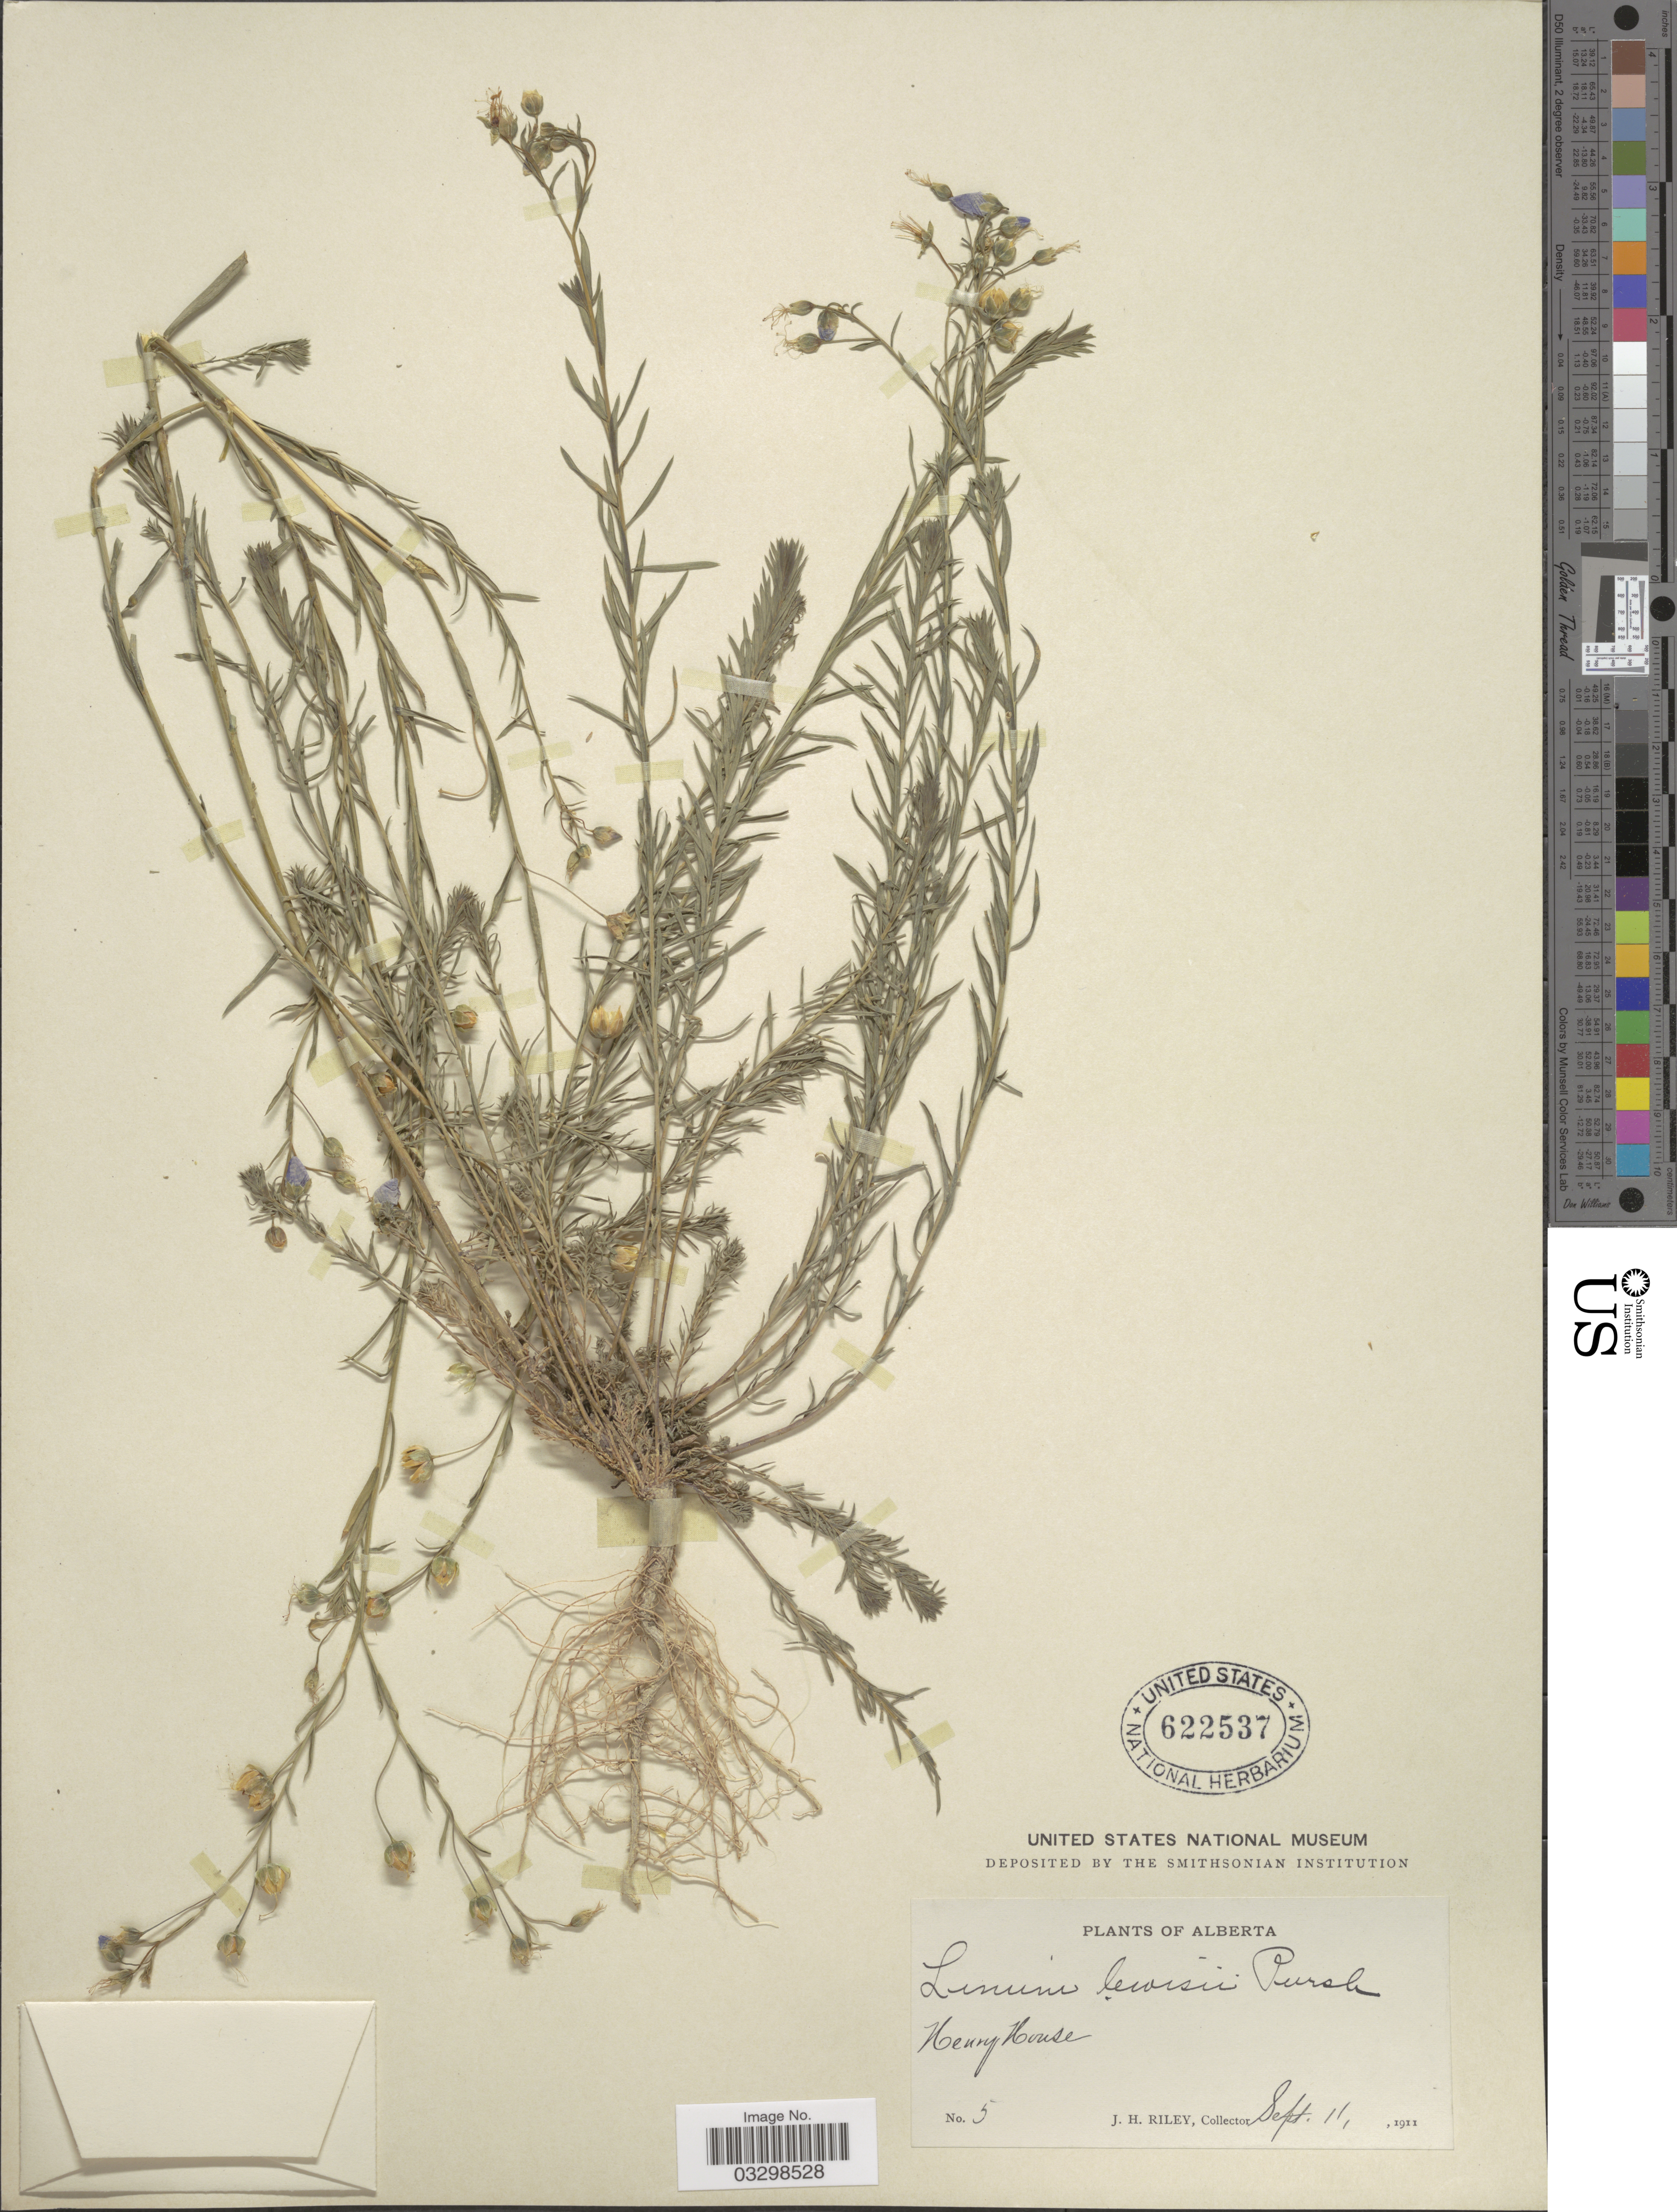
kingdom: Plantae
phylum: Tracheophyta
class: Magnoliopsida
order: Malpighiales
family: Linaceae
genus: Linum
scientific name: Linum lewisii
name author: Pursh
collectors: J. H. Riley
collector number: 5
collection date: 1911-09-11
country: Canada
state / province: Alberta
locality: Henry House.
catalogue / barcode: US 622537